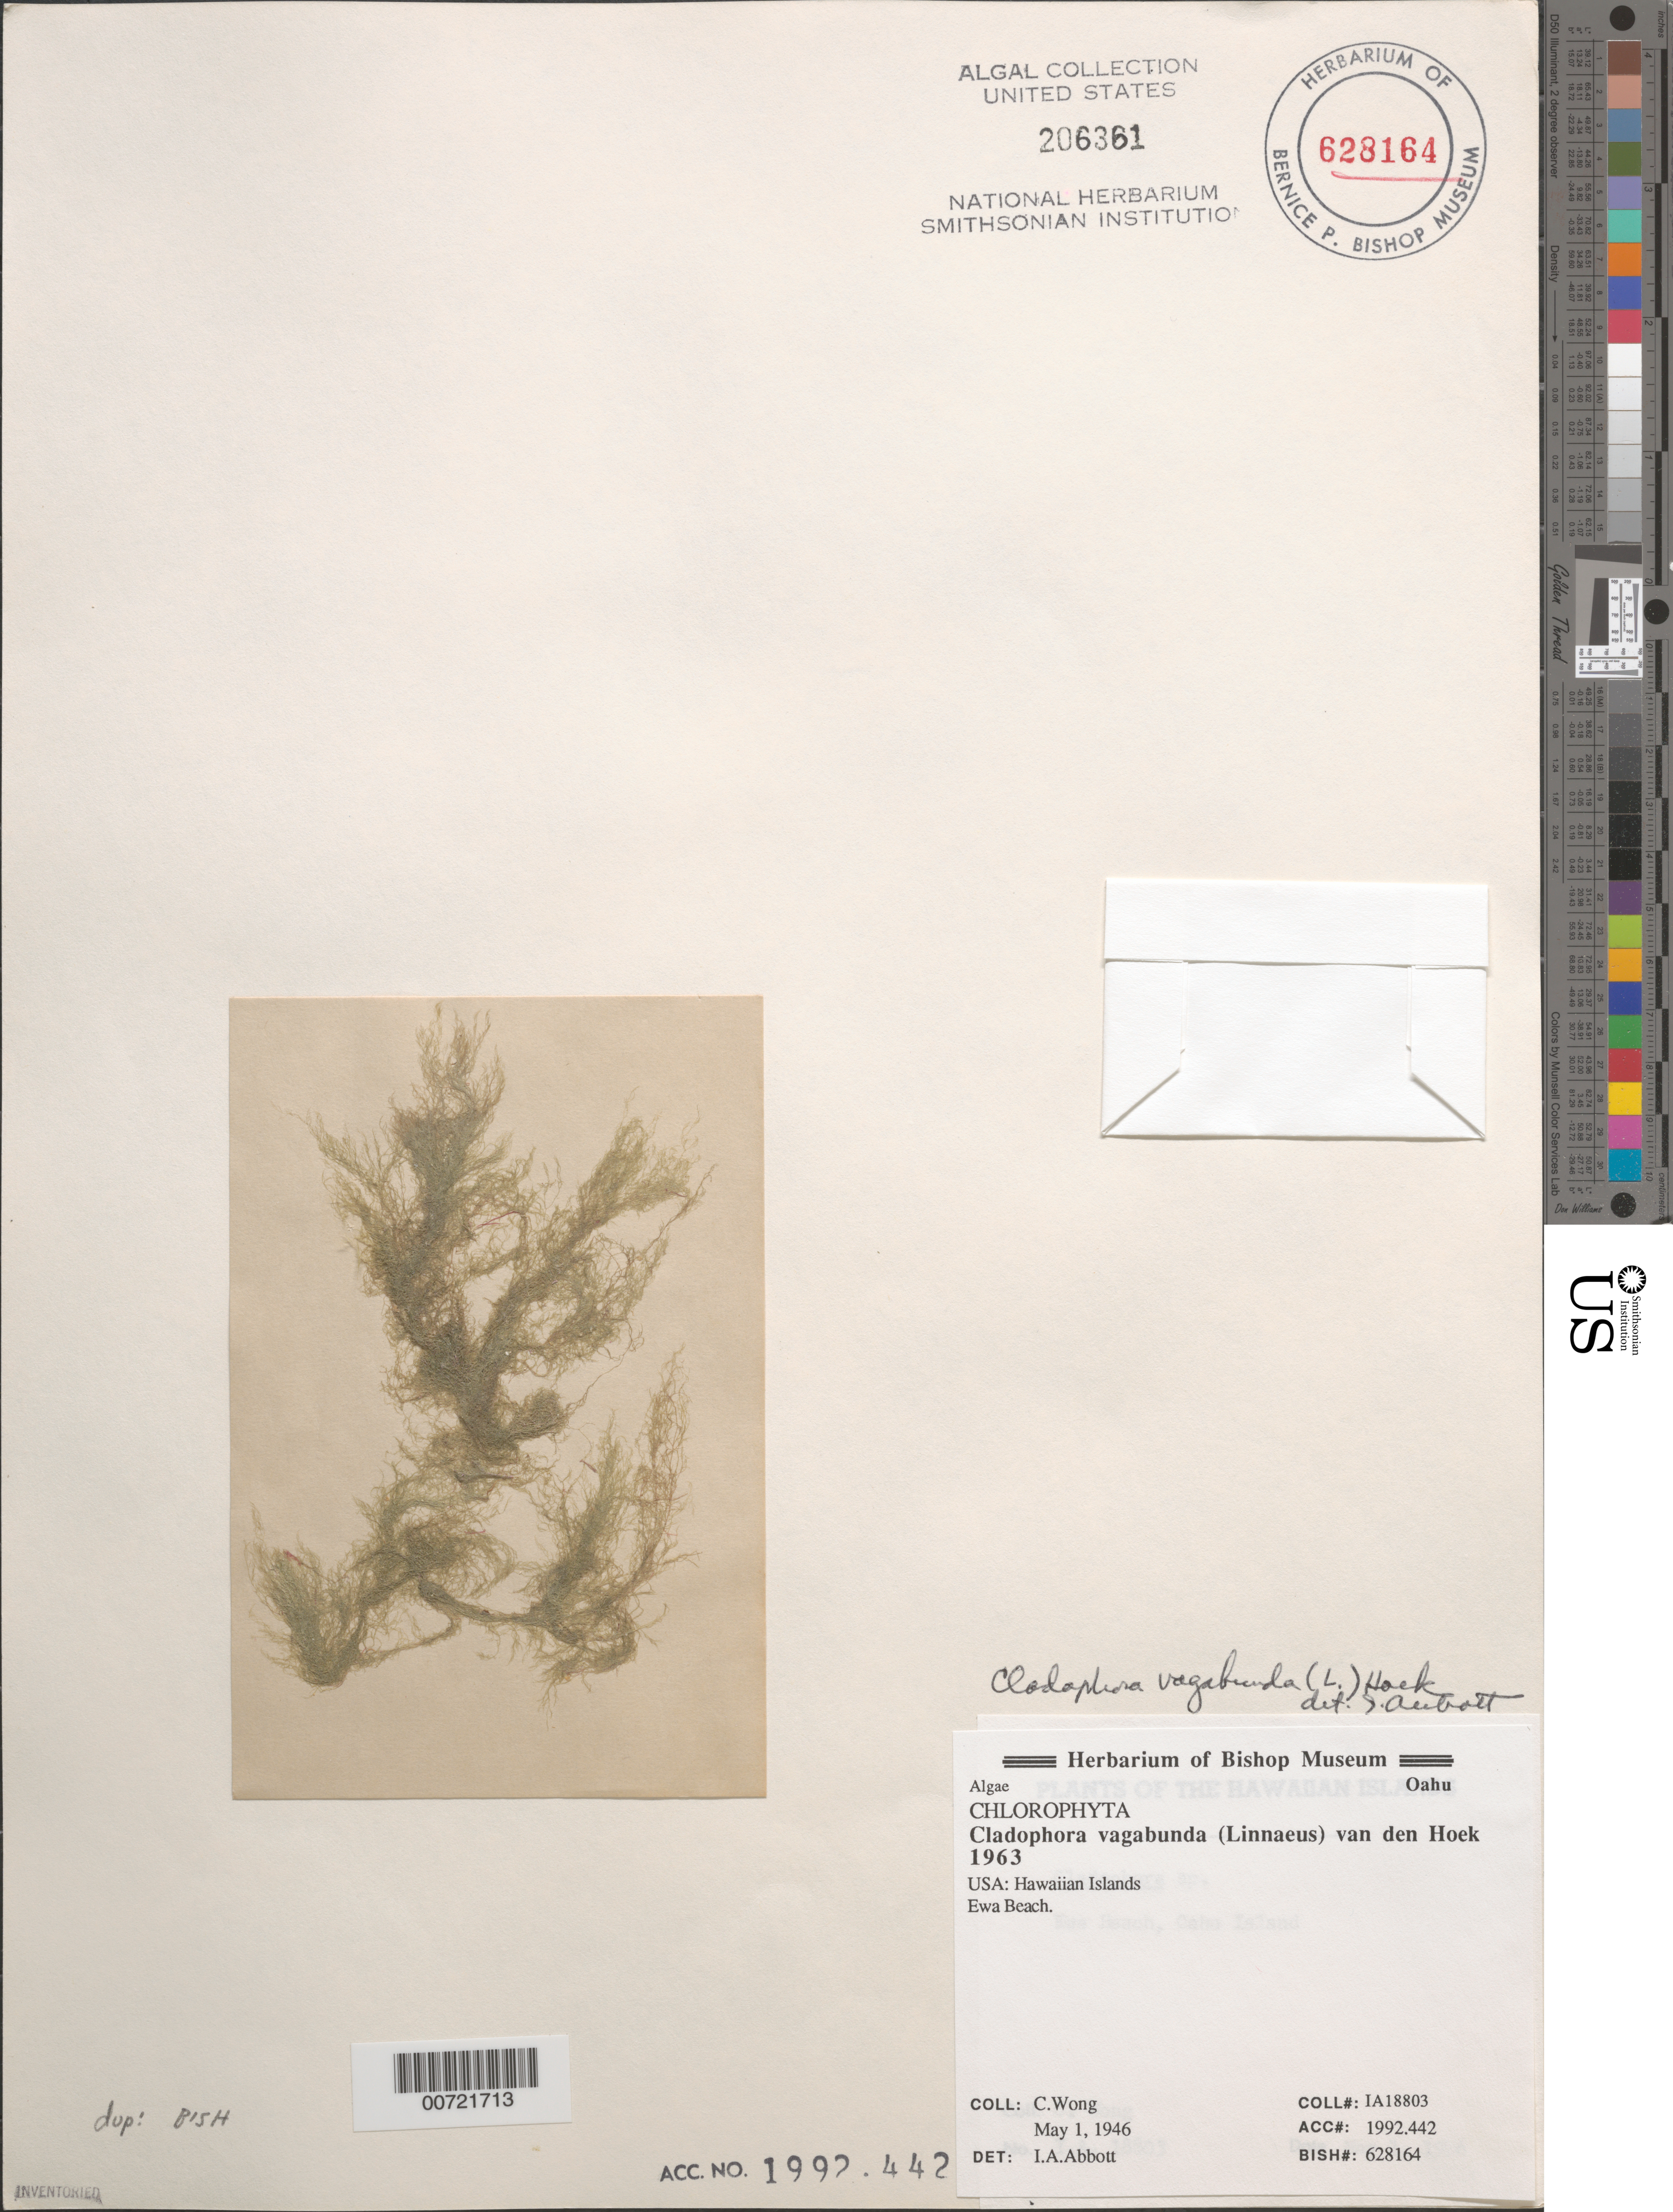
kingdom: Plantae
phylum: Chlorophyta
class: Ulvophyceae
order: Cladophorales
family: Cladophoraceae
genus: Cladophora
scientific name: Cladophora vagabunda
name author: (L.) C. Hoek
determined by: Abbott, Isabella A.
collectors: C. Wong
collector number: IAA 18803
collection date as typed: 01 May 1946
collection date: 1946-05-01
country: United States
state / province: Hawaii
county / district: Honolulu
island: Oahu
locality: Ewa Beach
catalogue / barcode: US 206361